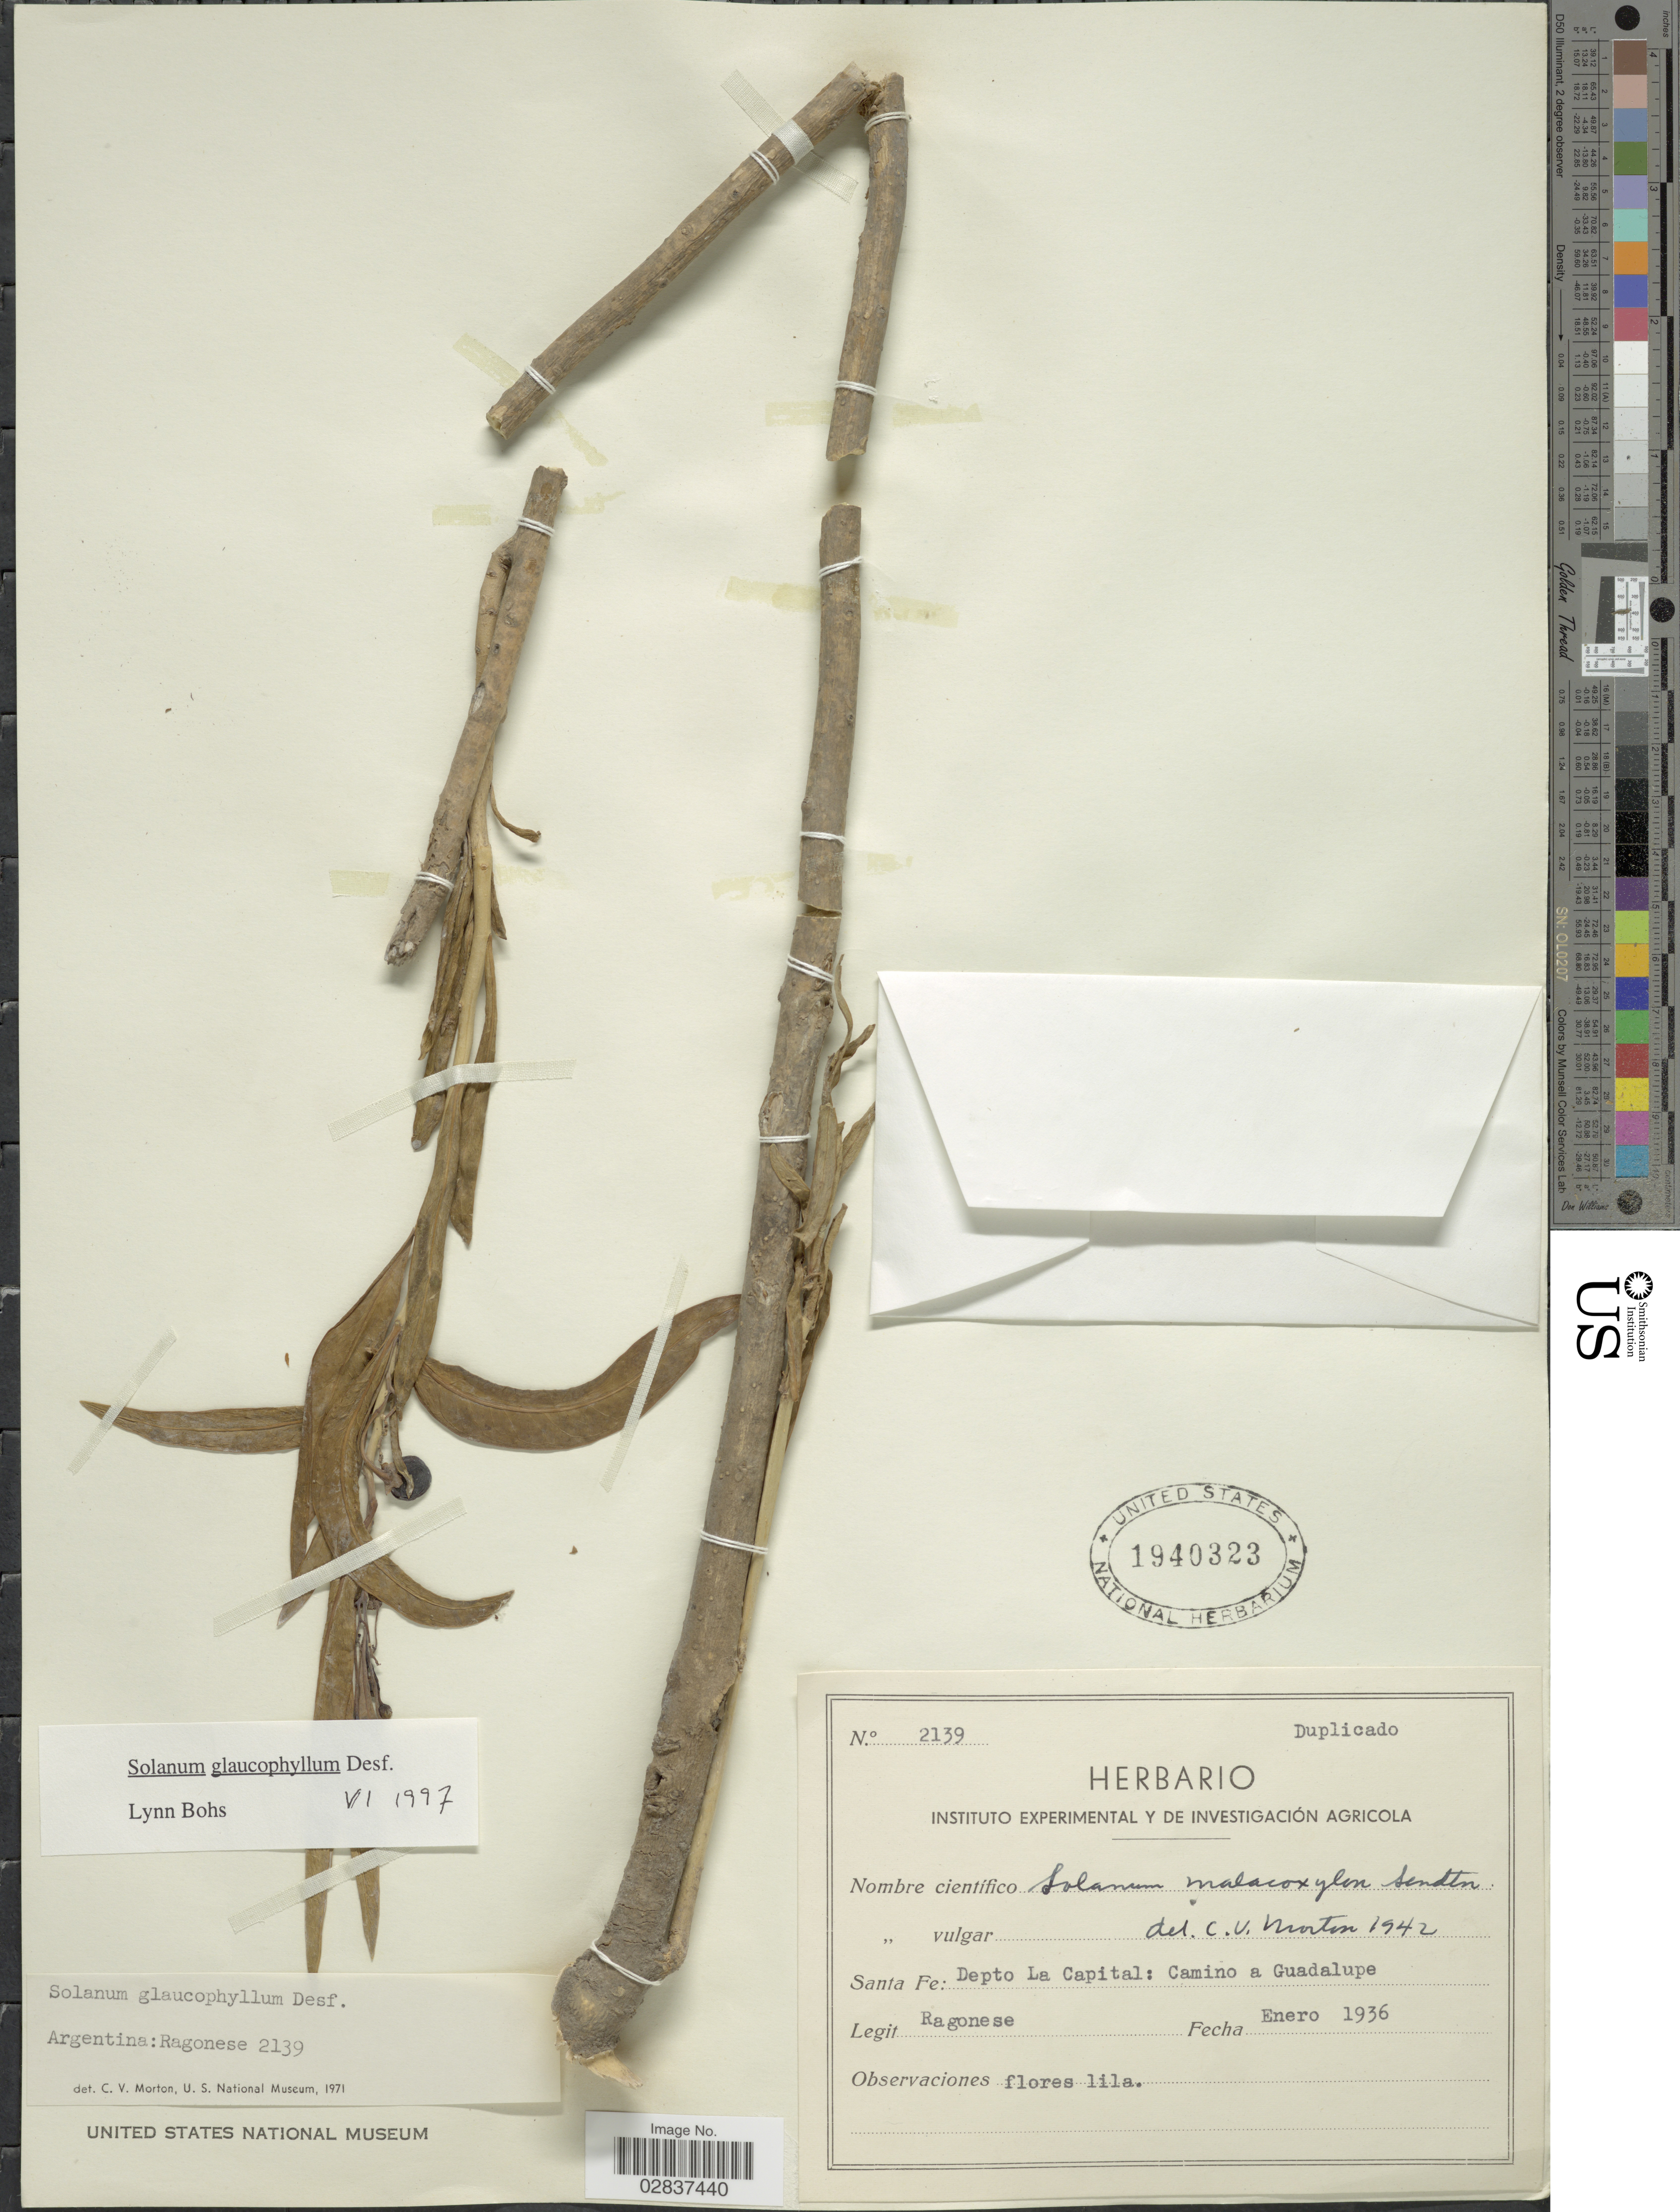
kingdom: Plantae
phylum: Tracheophyta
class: Magnoliopsida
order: Solanales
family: Solanaceae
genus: Solanum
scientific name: Solanum glaucophyllum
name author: Desf.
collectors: Ragonese, --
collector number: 2139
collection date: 1936-01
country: Argentina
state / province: Santa Fe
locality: Depto La Capital: Camino a Guadalupe.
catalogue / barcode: US 1940323